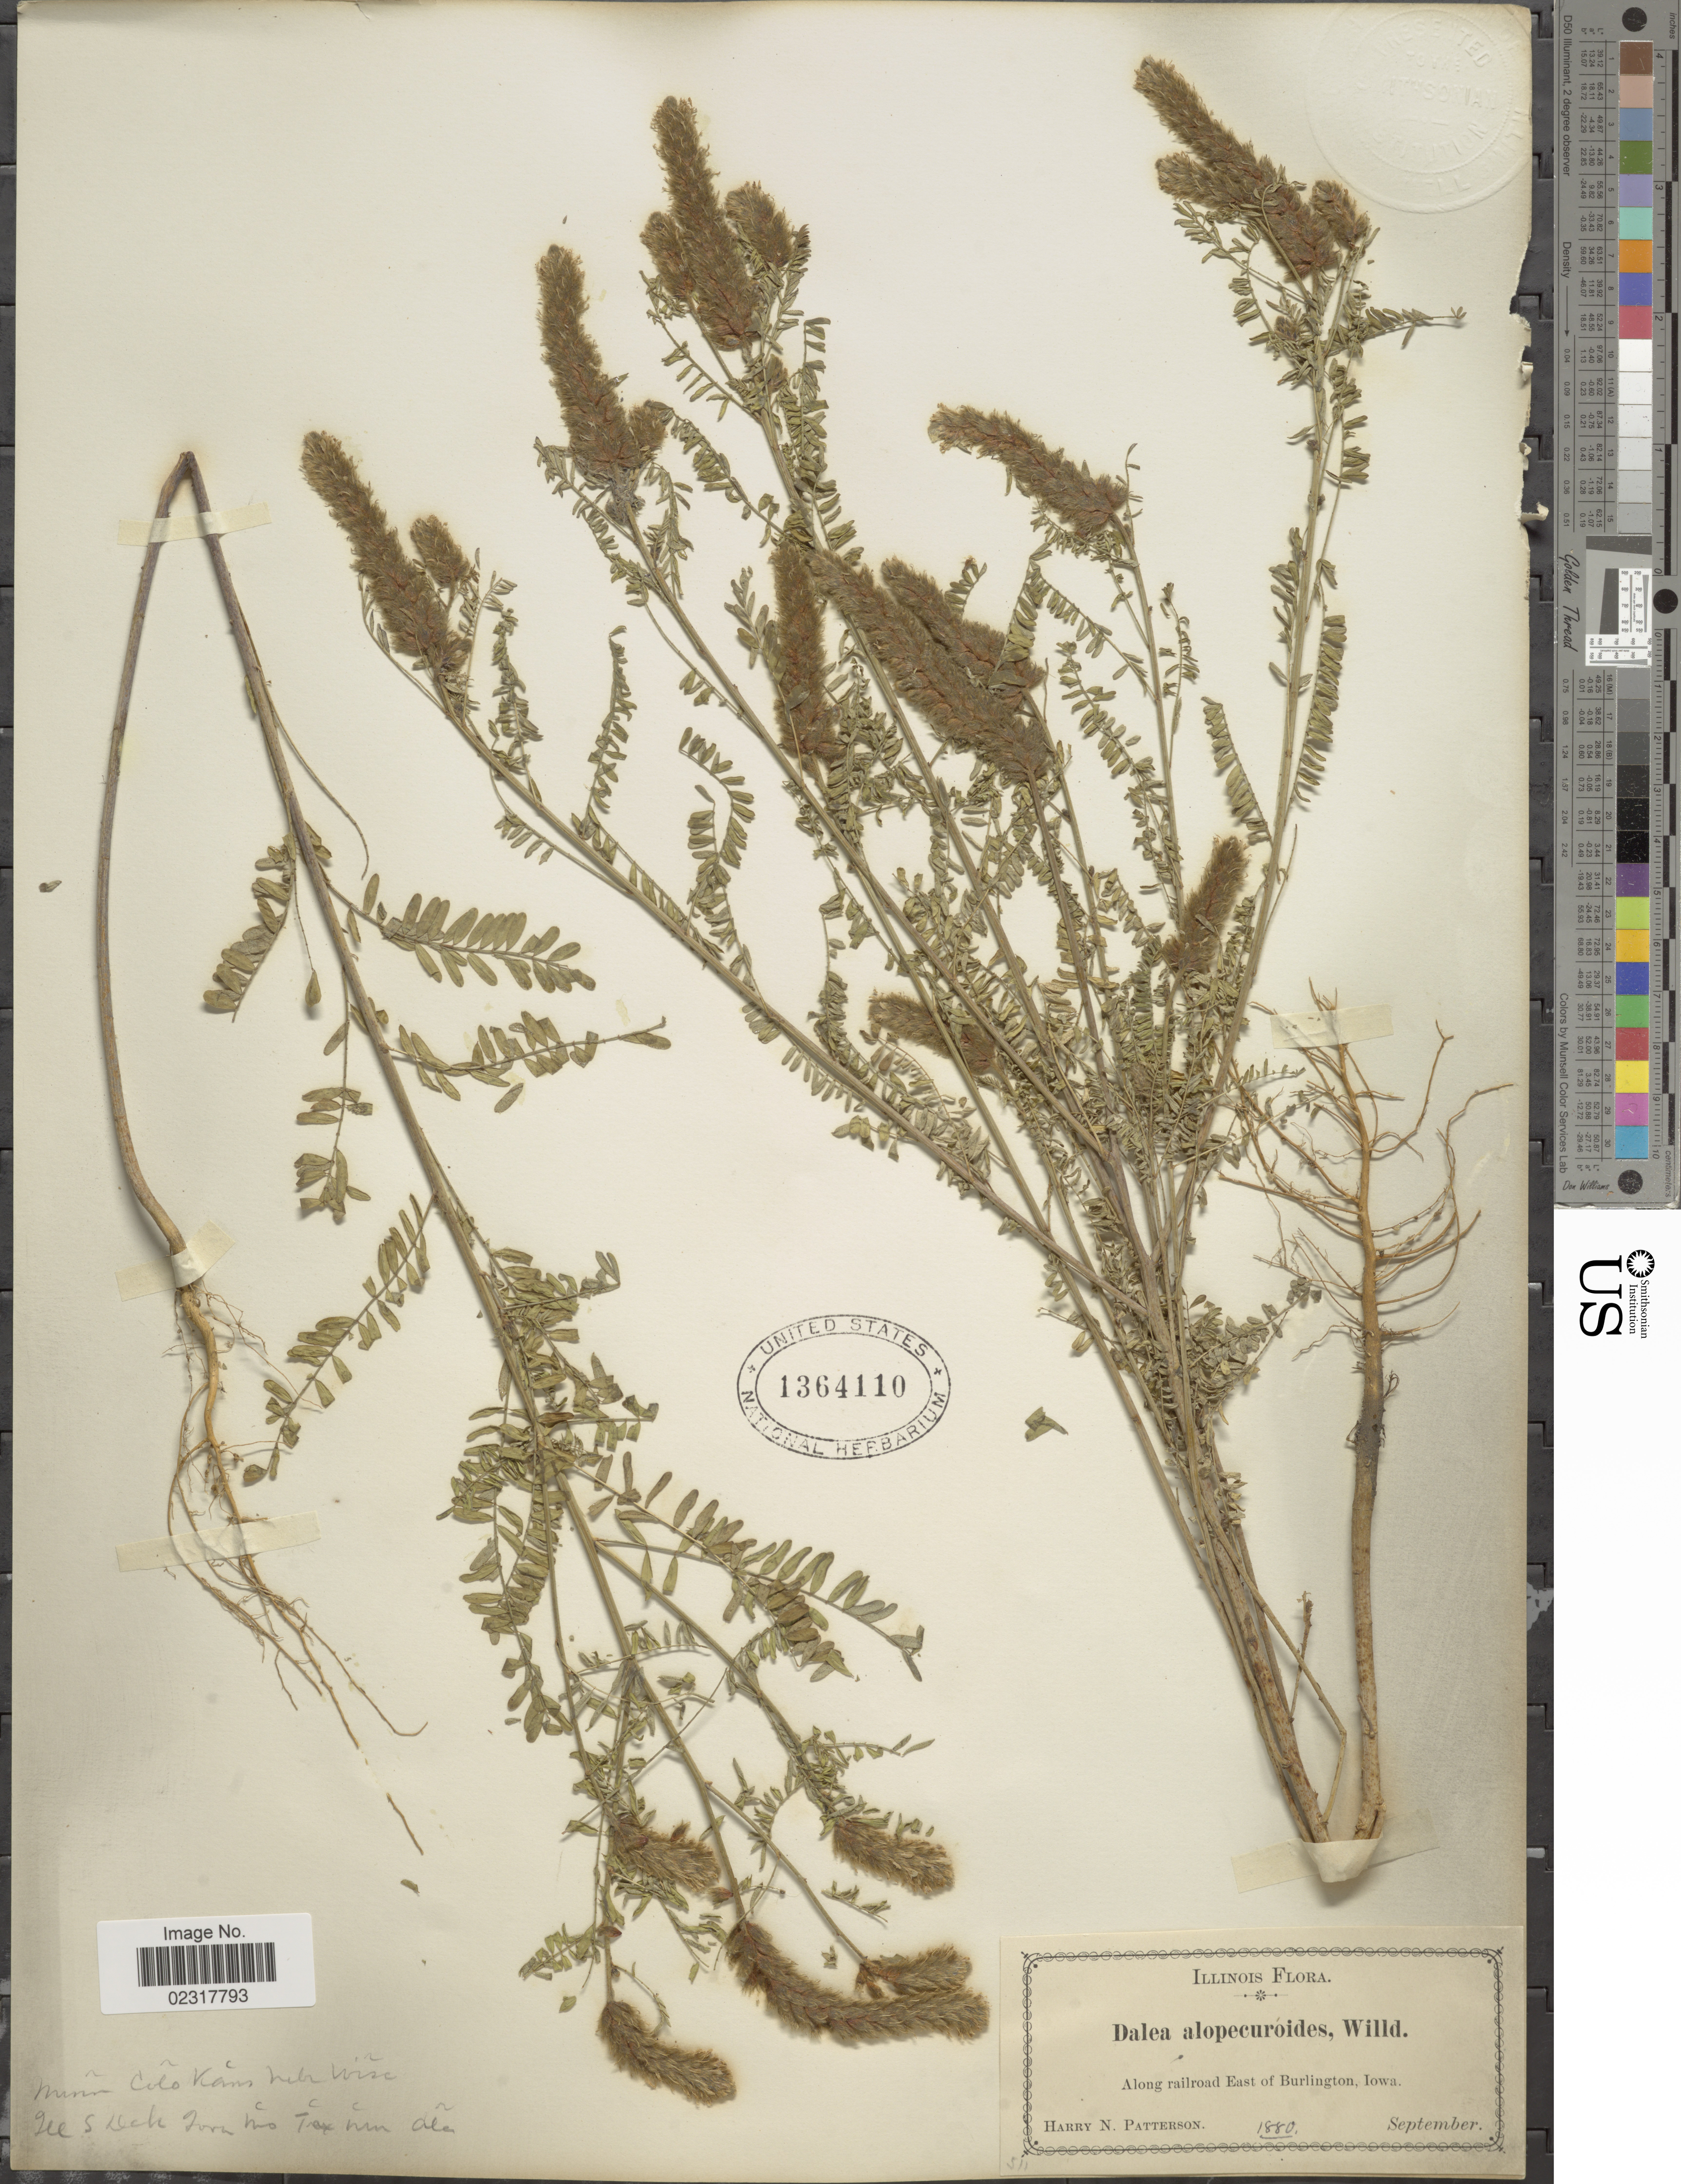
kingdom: Plantae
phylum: Tracheophyta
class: Magnoliopsida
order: Fabales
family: Fabaceae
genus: Dalea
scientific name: Dalea leporina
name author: (Aiton) Bullock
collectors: H. N. Patterson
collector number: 1880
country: United States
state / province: Iowa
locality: Illinois.Along railroad East of Burlington, Iowa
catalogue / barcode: US 1364110